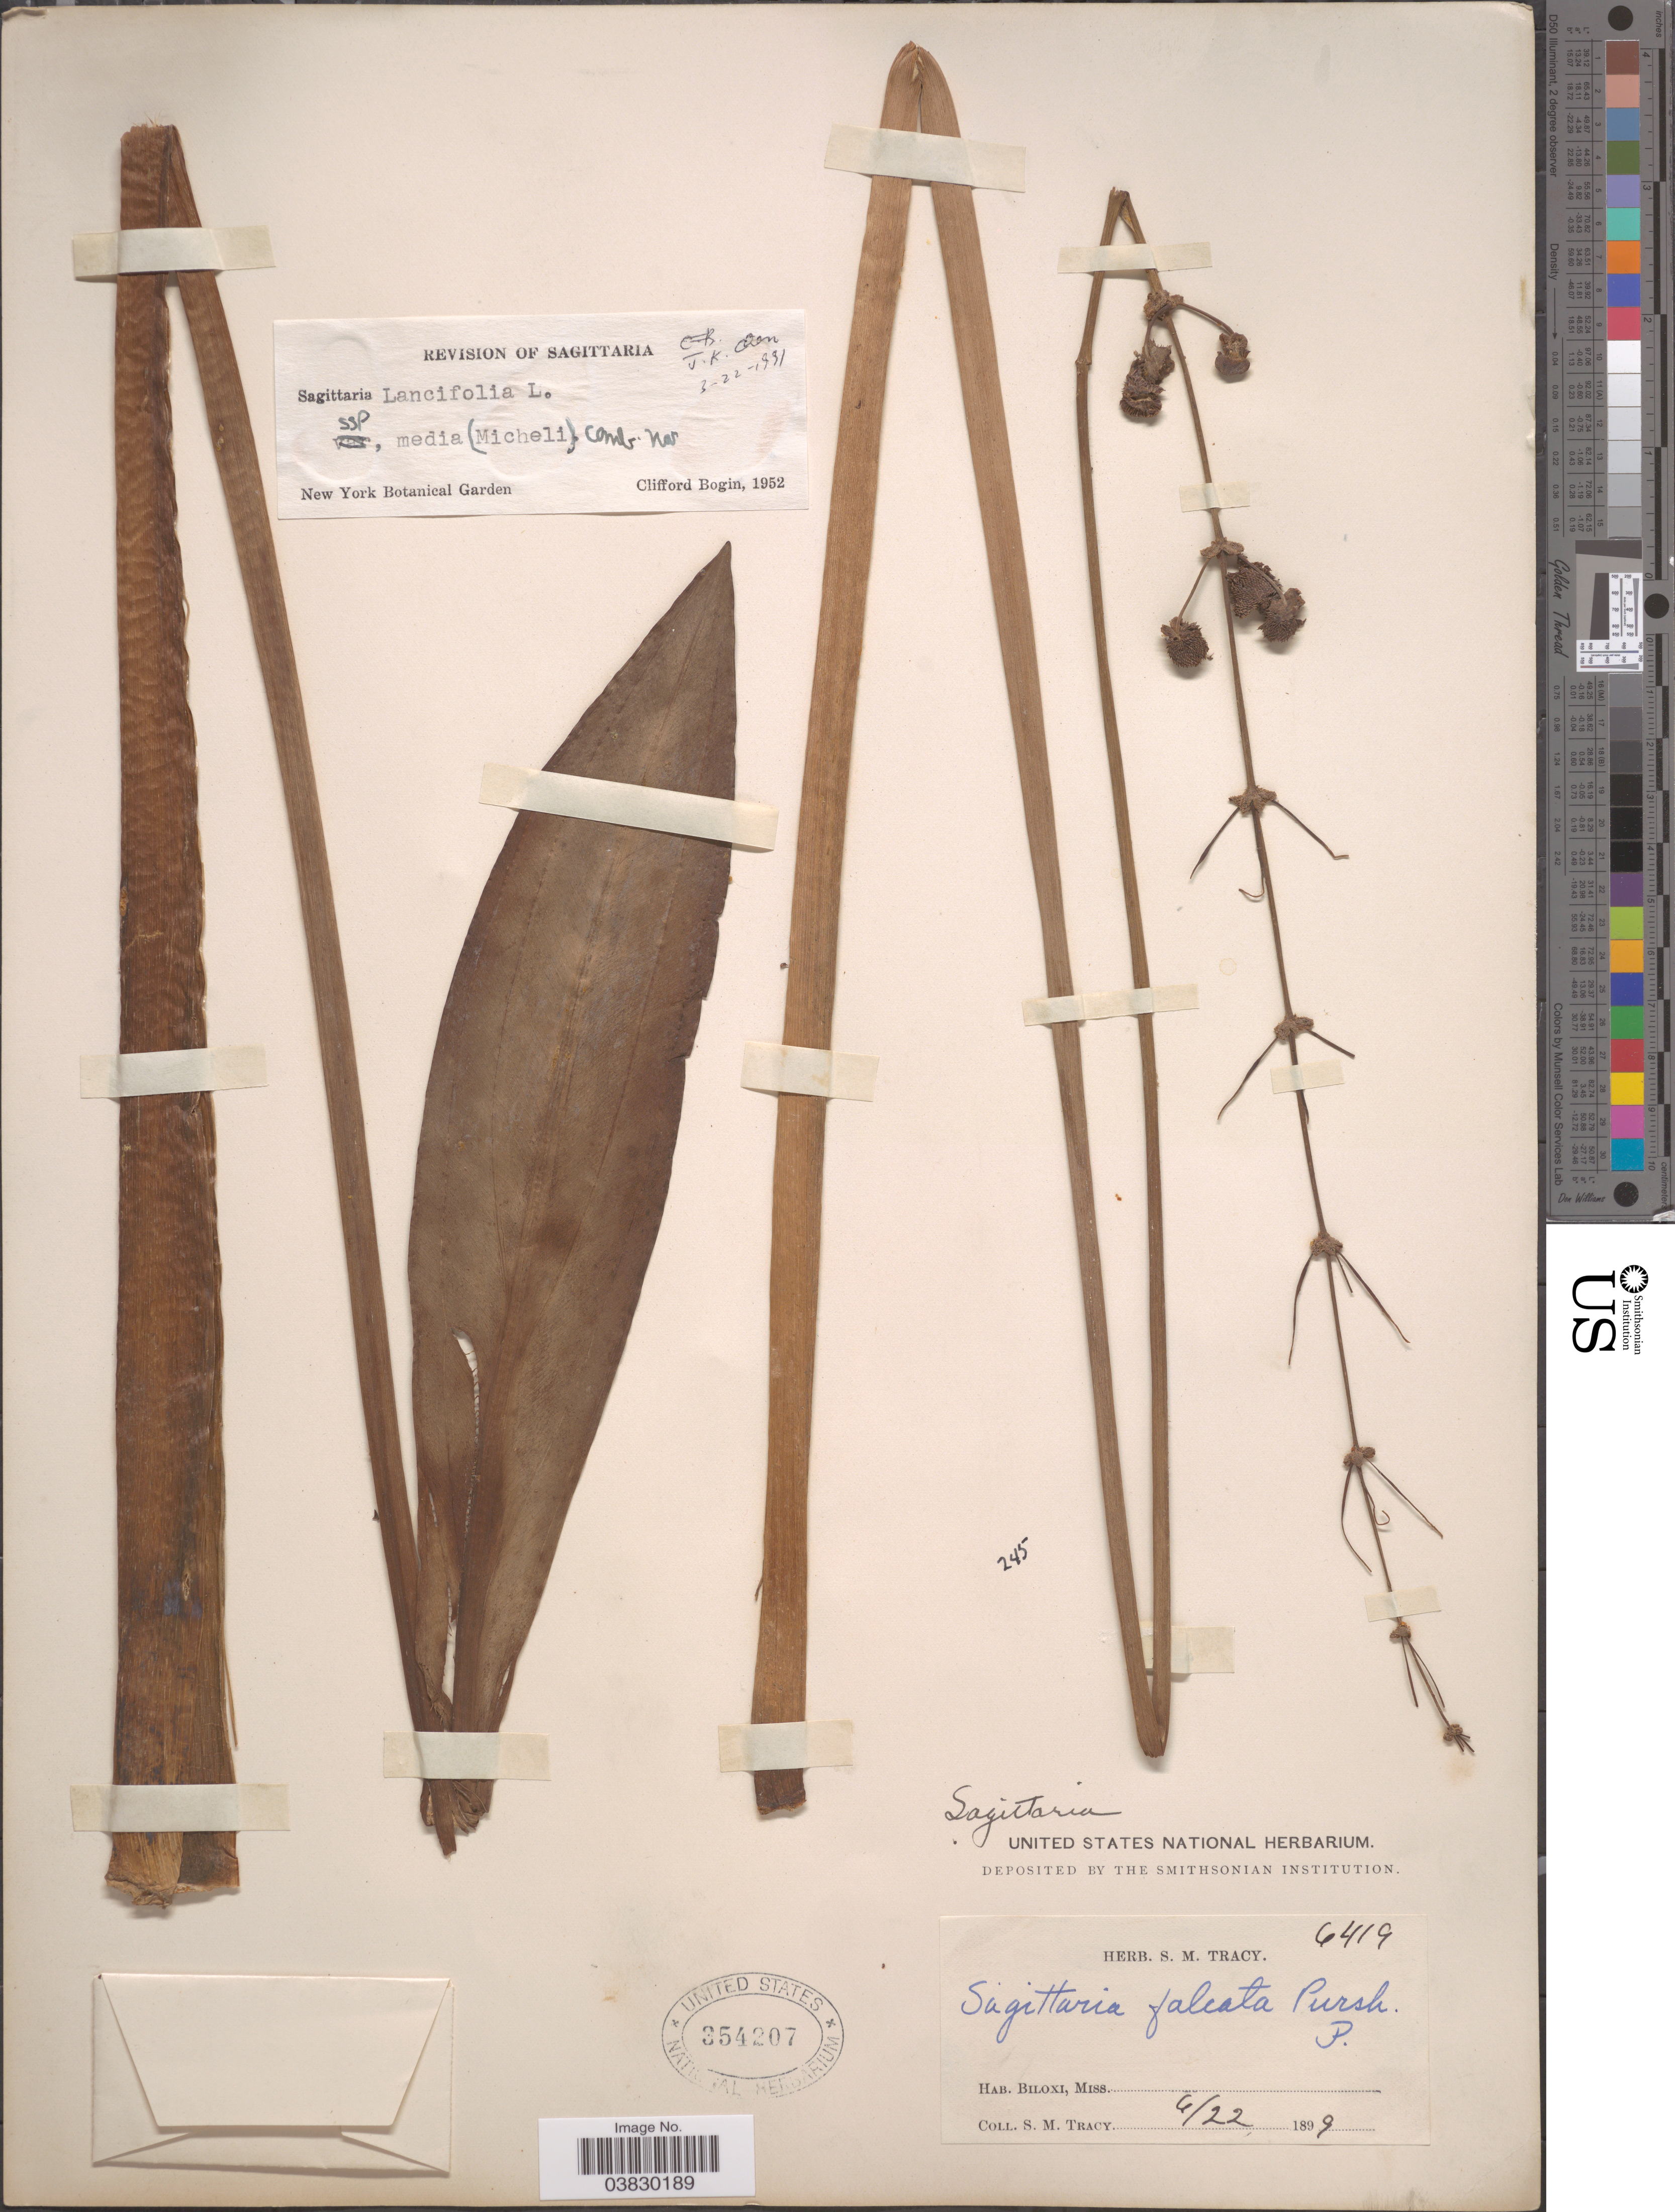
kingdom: Plantae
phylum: Tracheophyta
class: Liliopsida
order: Alismatales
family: Alismataceae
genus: Sagittaria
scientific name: Sagittaria lancifolia subsp. media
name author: (Micheli) Bogin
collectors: S. M. Tracy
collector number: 6419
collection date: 1899-06-22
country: United States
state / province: Mississippi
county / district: Harrison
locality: Biloxi.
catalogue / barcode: US 354207